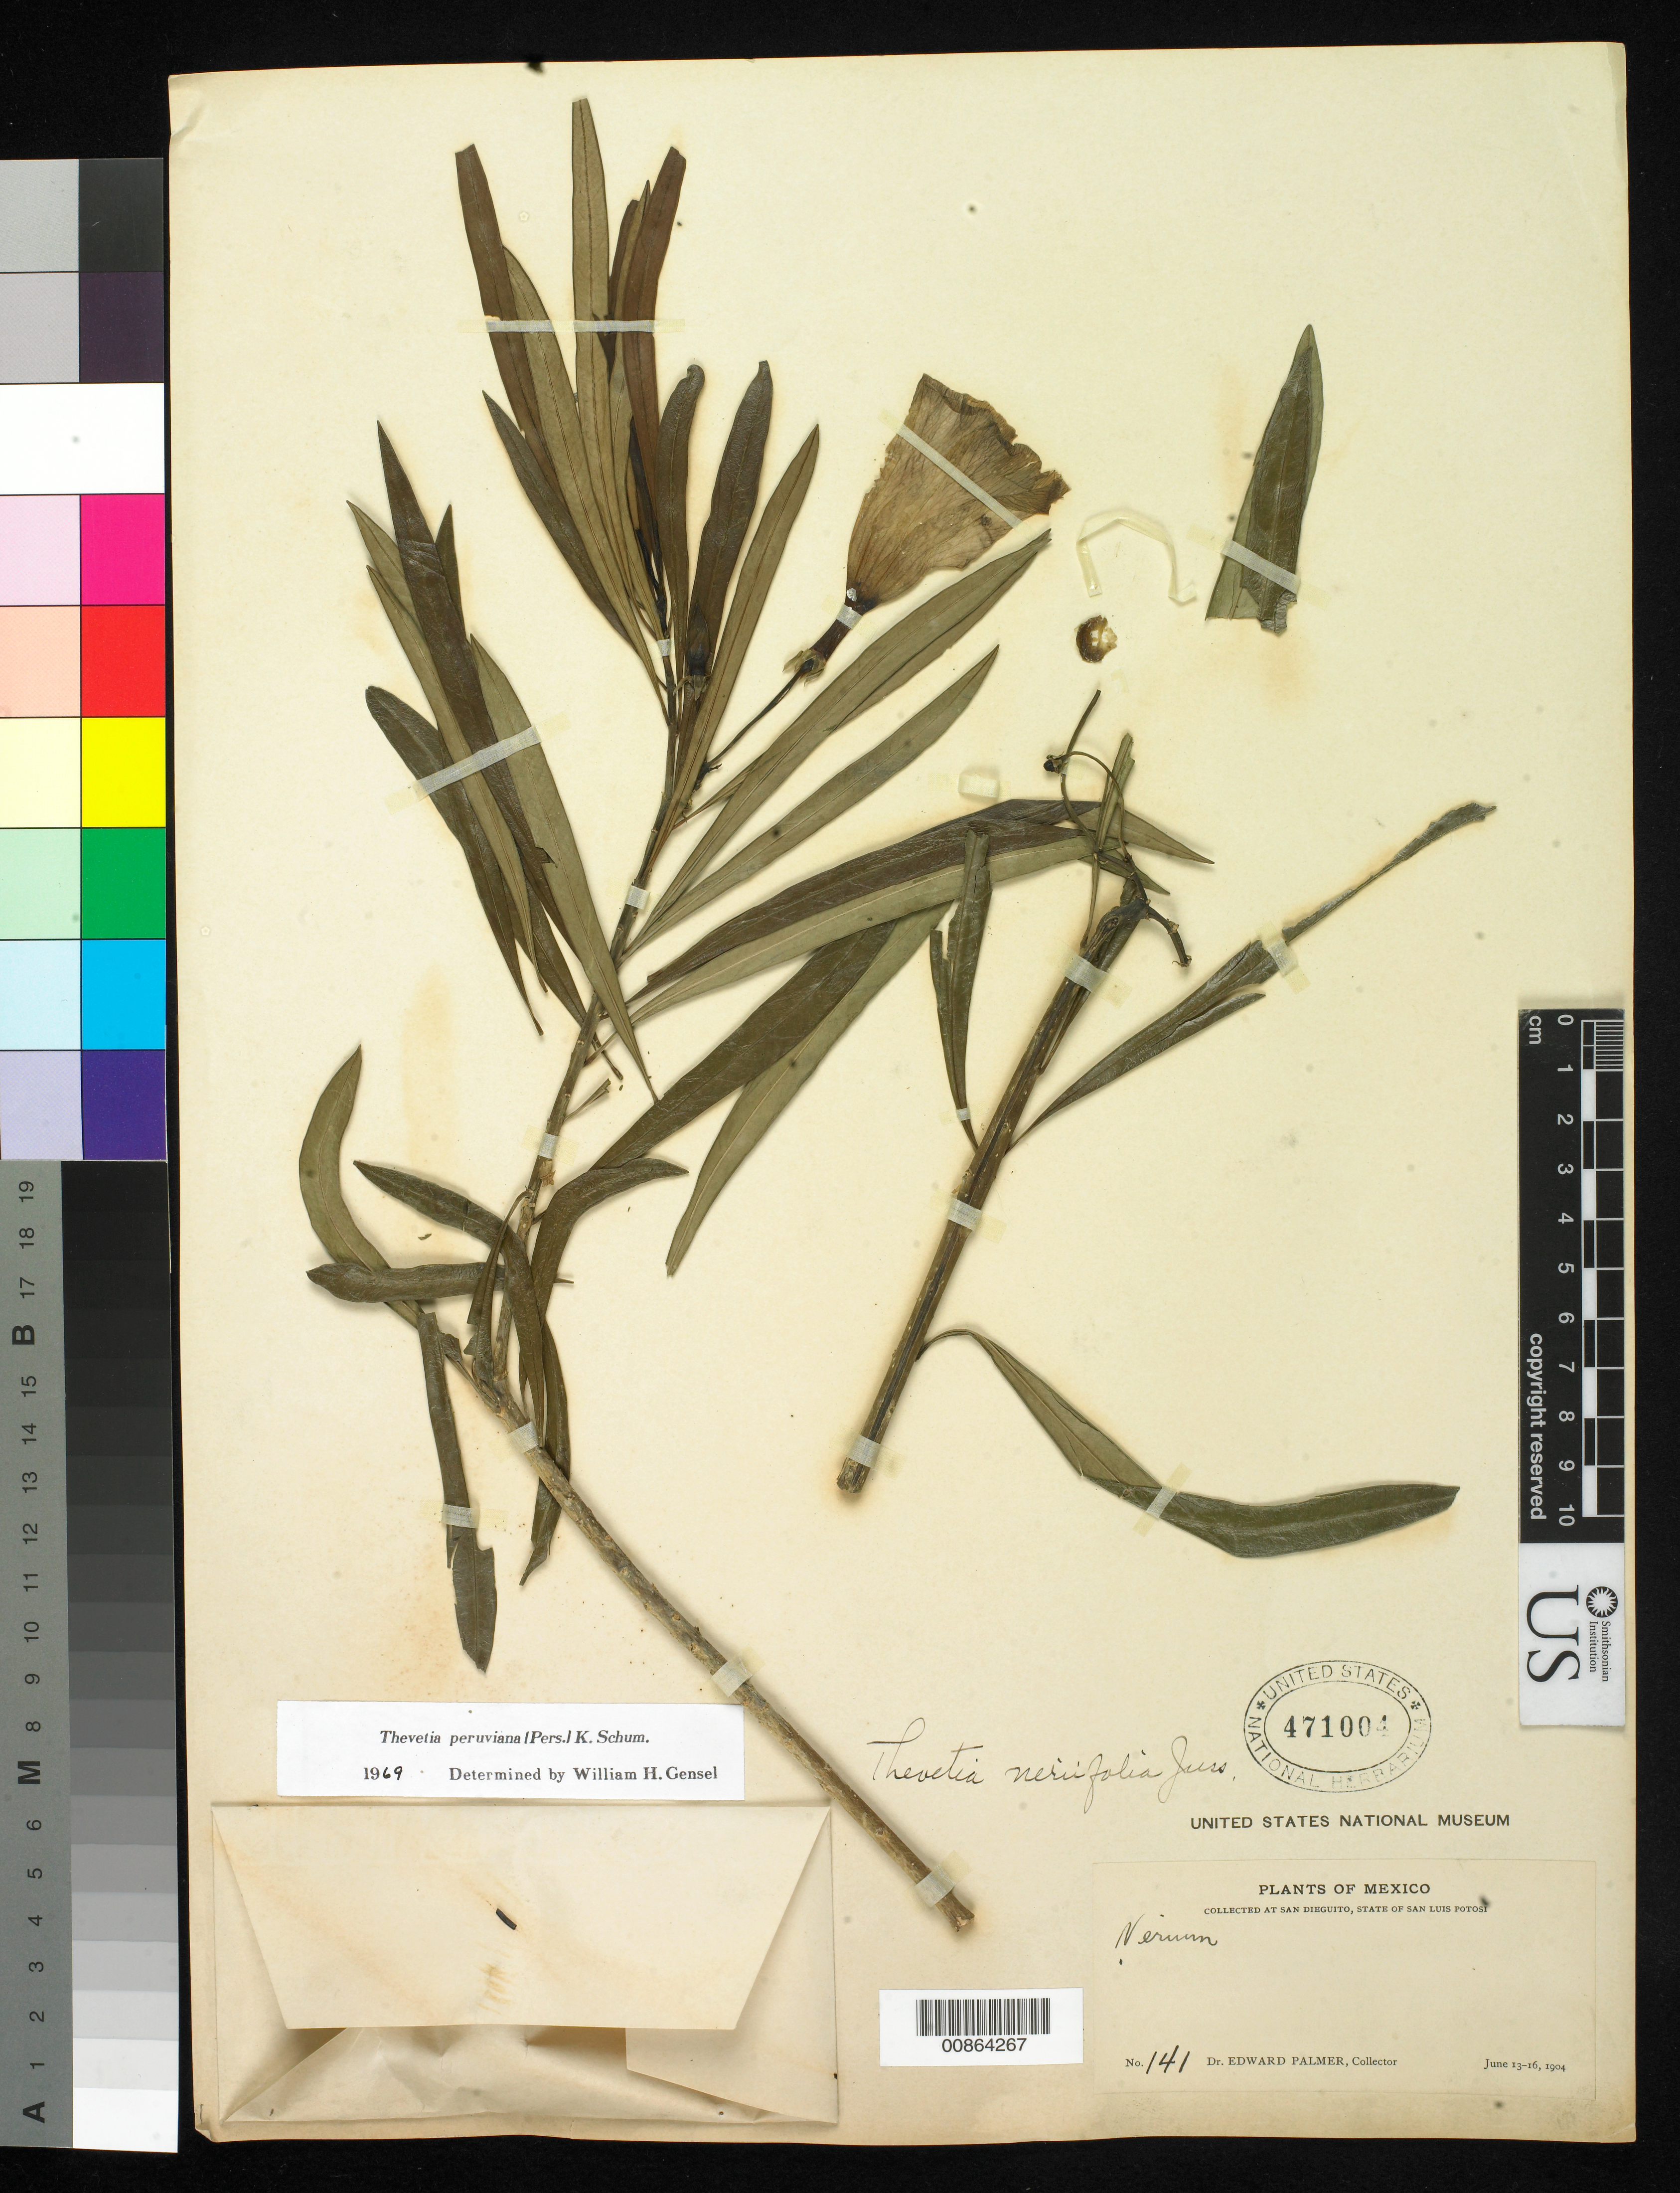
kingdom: Plantae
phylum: Tracheophyta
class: Magnoliopsida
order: Gentianales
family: Apocynaceae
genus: Thevetia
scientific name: Thevetia peruviana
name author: (Pers.) K. Schum.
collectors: E. Palmer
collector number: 141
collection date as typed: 13 Jun 1904 to 16 Jun 1904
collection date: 1904-06-13/1904-06-16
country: Mexico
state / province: San Luis Potosí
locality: San Dieguito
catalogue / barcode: US 471004